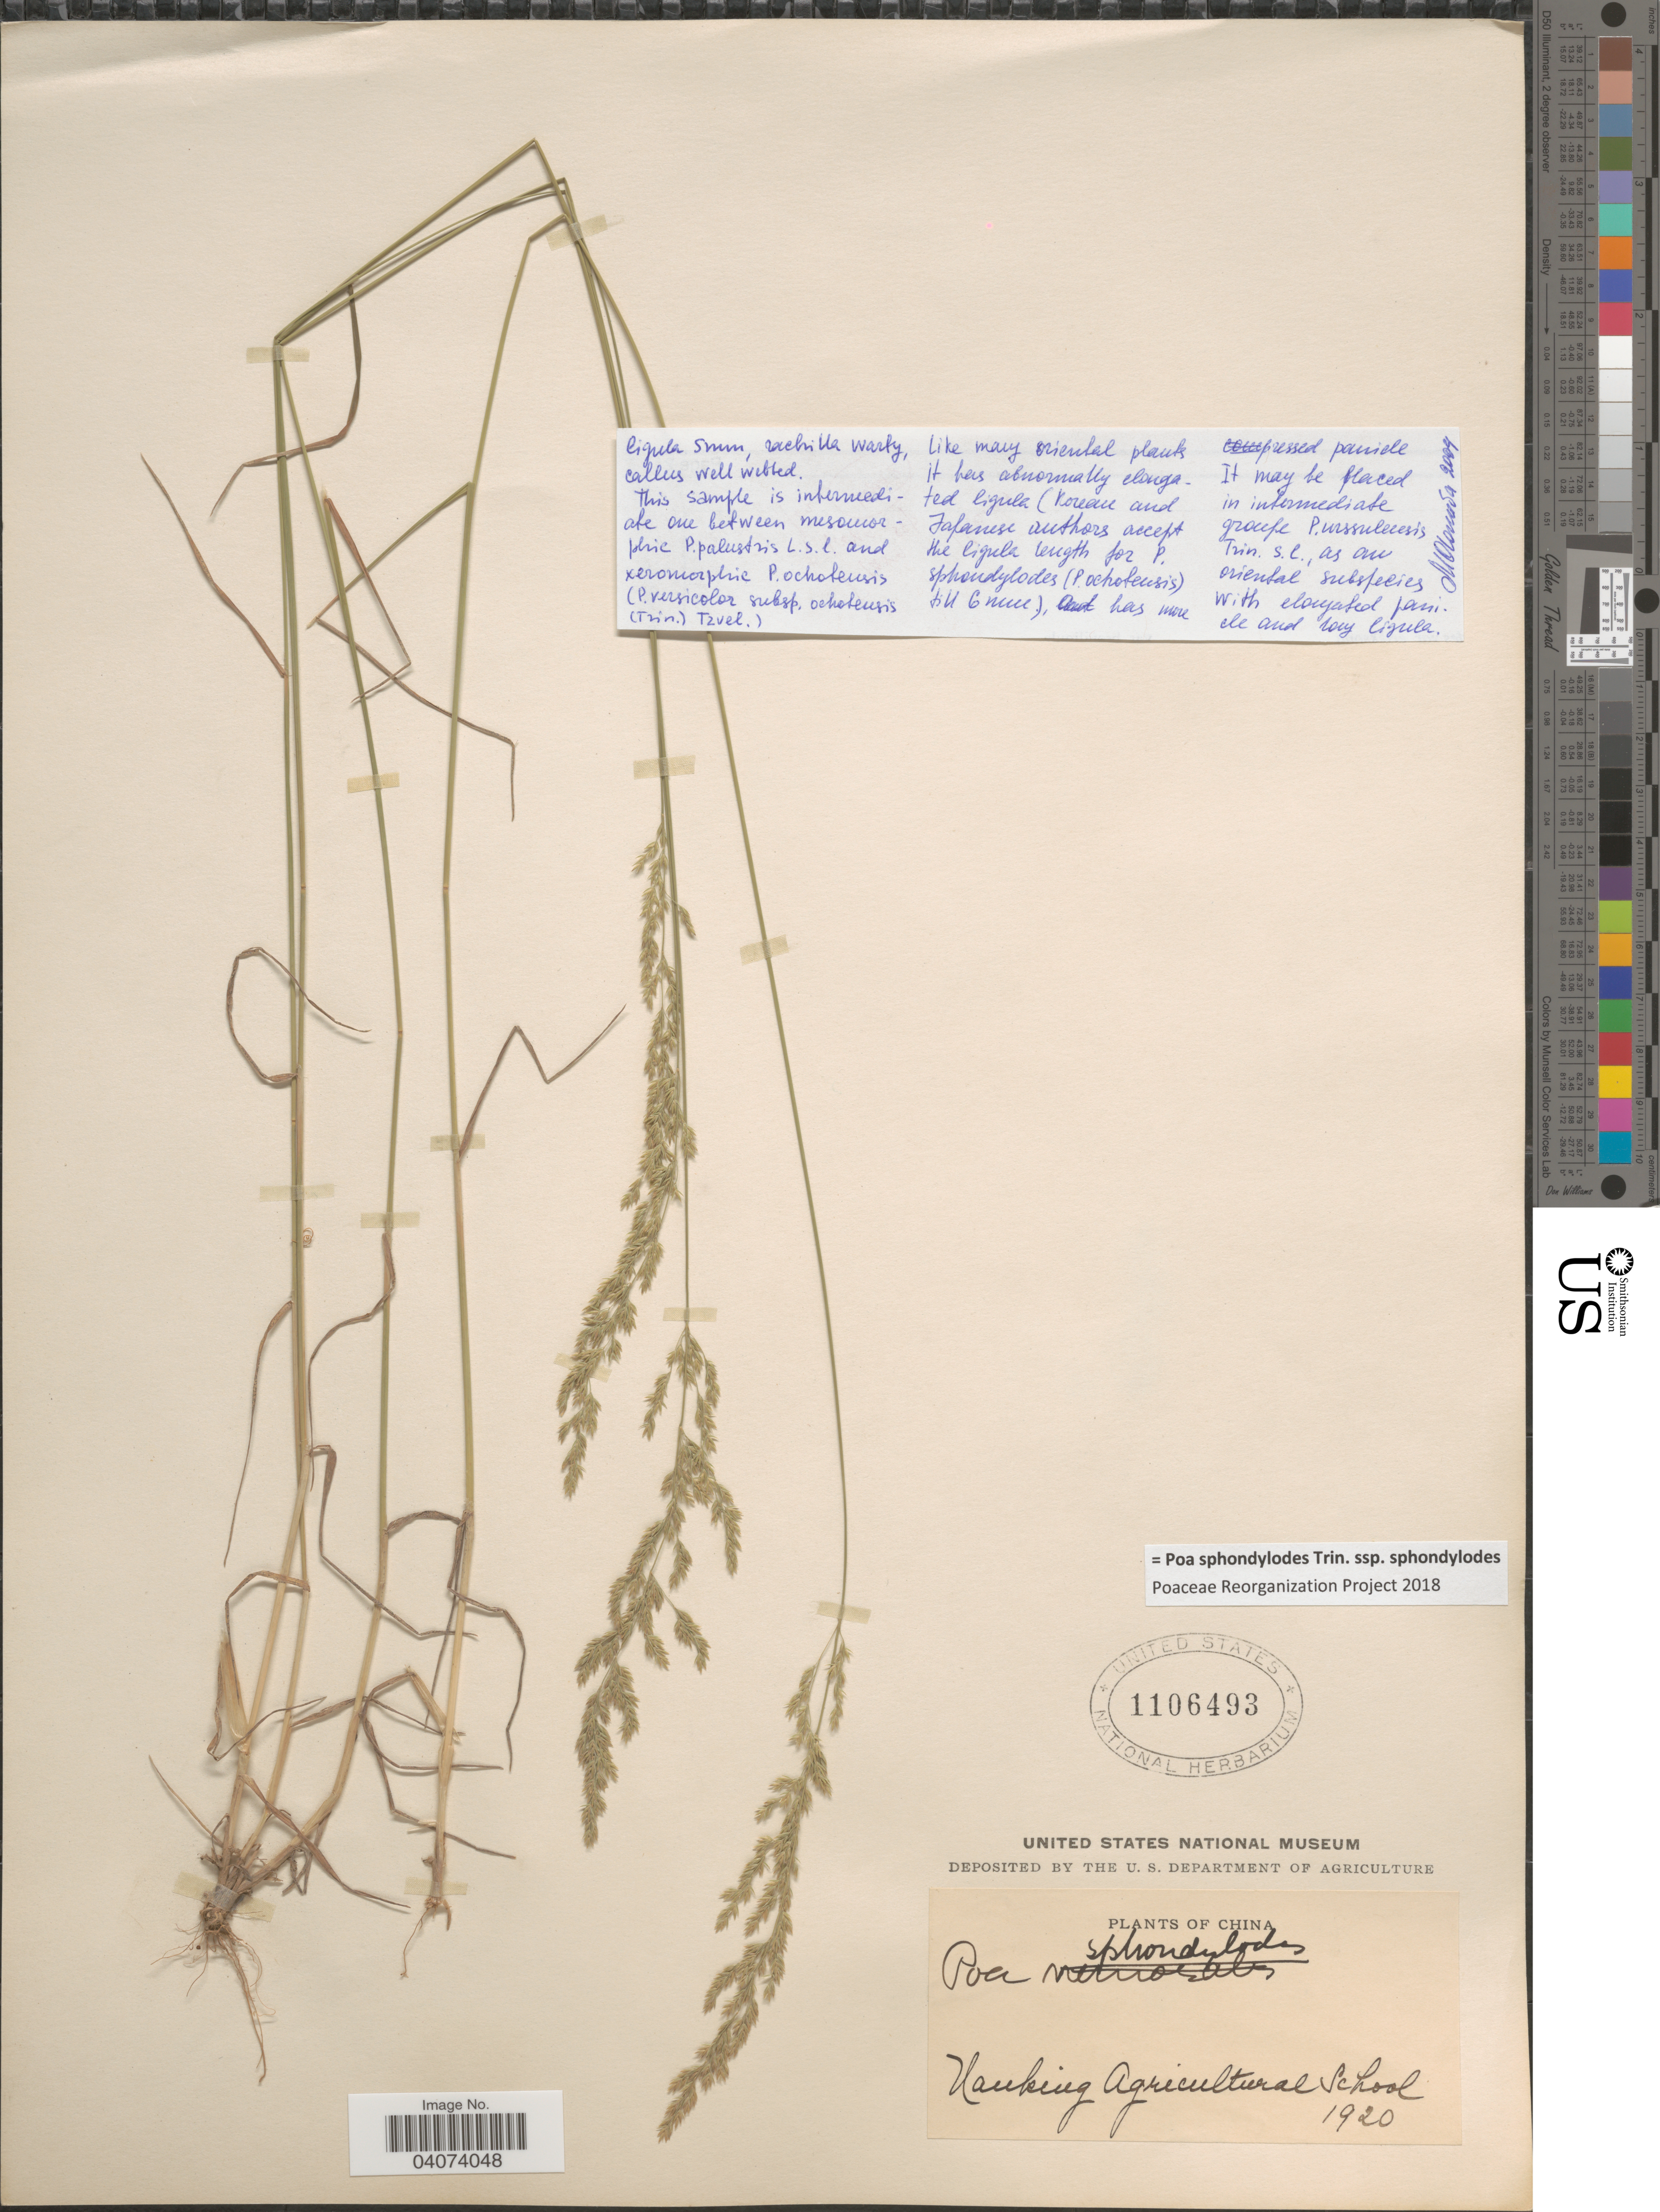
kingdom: Plantae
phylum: Tracheophyta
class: Liliopsida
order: Poales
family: Poaceae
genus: Poa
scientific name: Poa sphondylodes subsp. sphondylodes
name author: Trin.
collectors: Nanking Agricultural School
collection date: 1920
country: China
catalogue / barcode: US 1106493